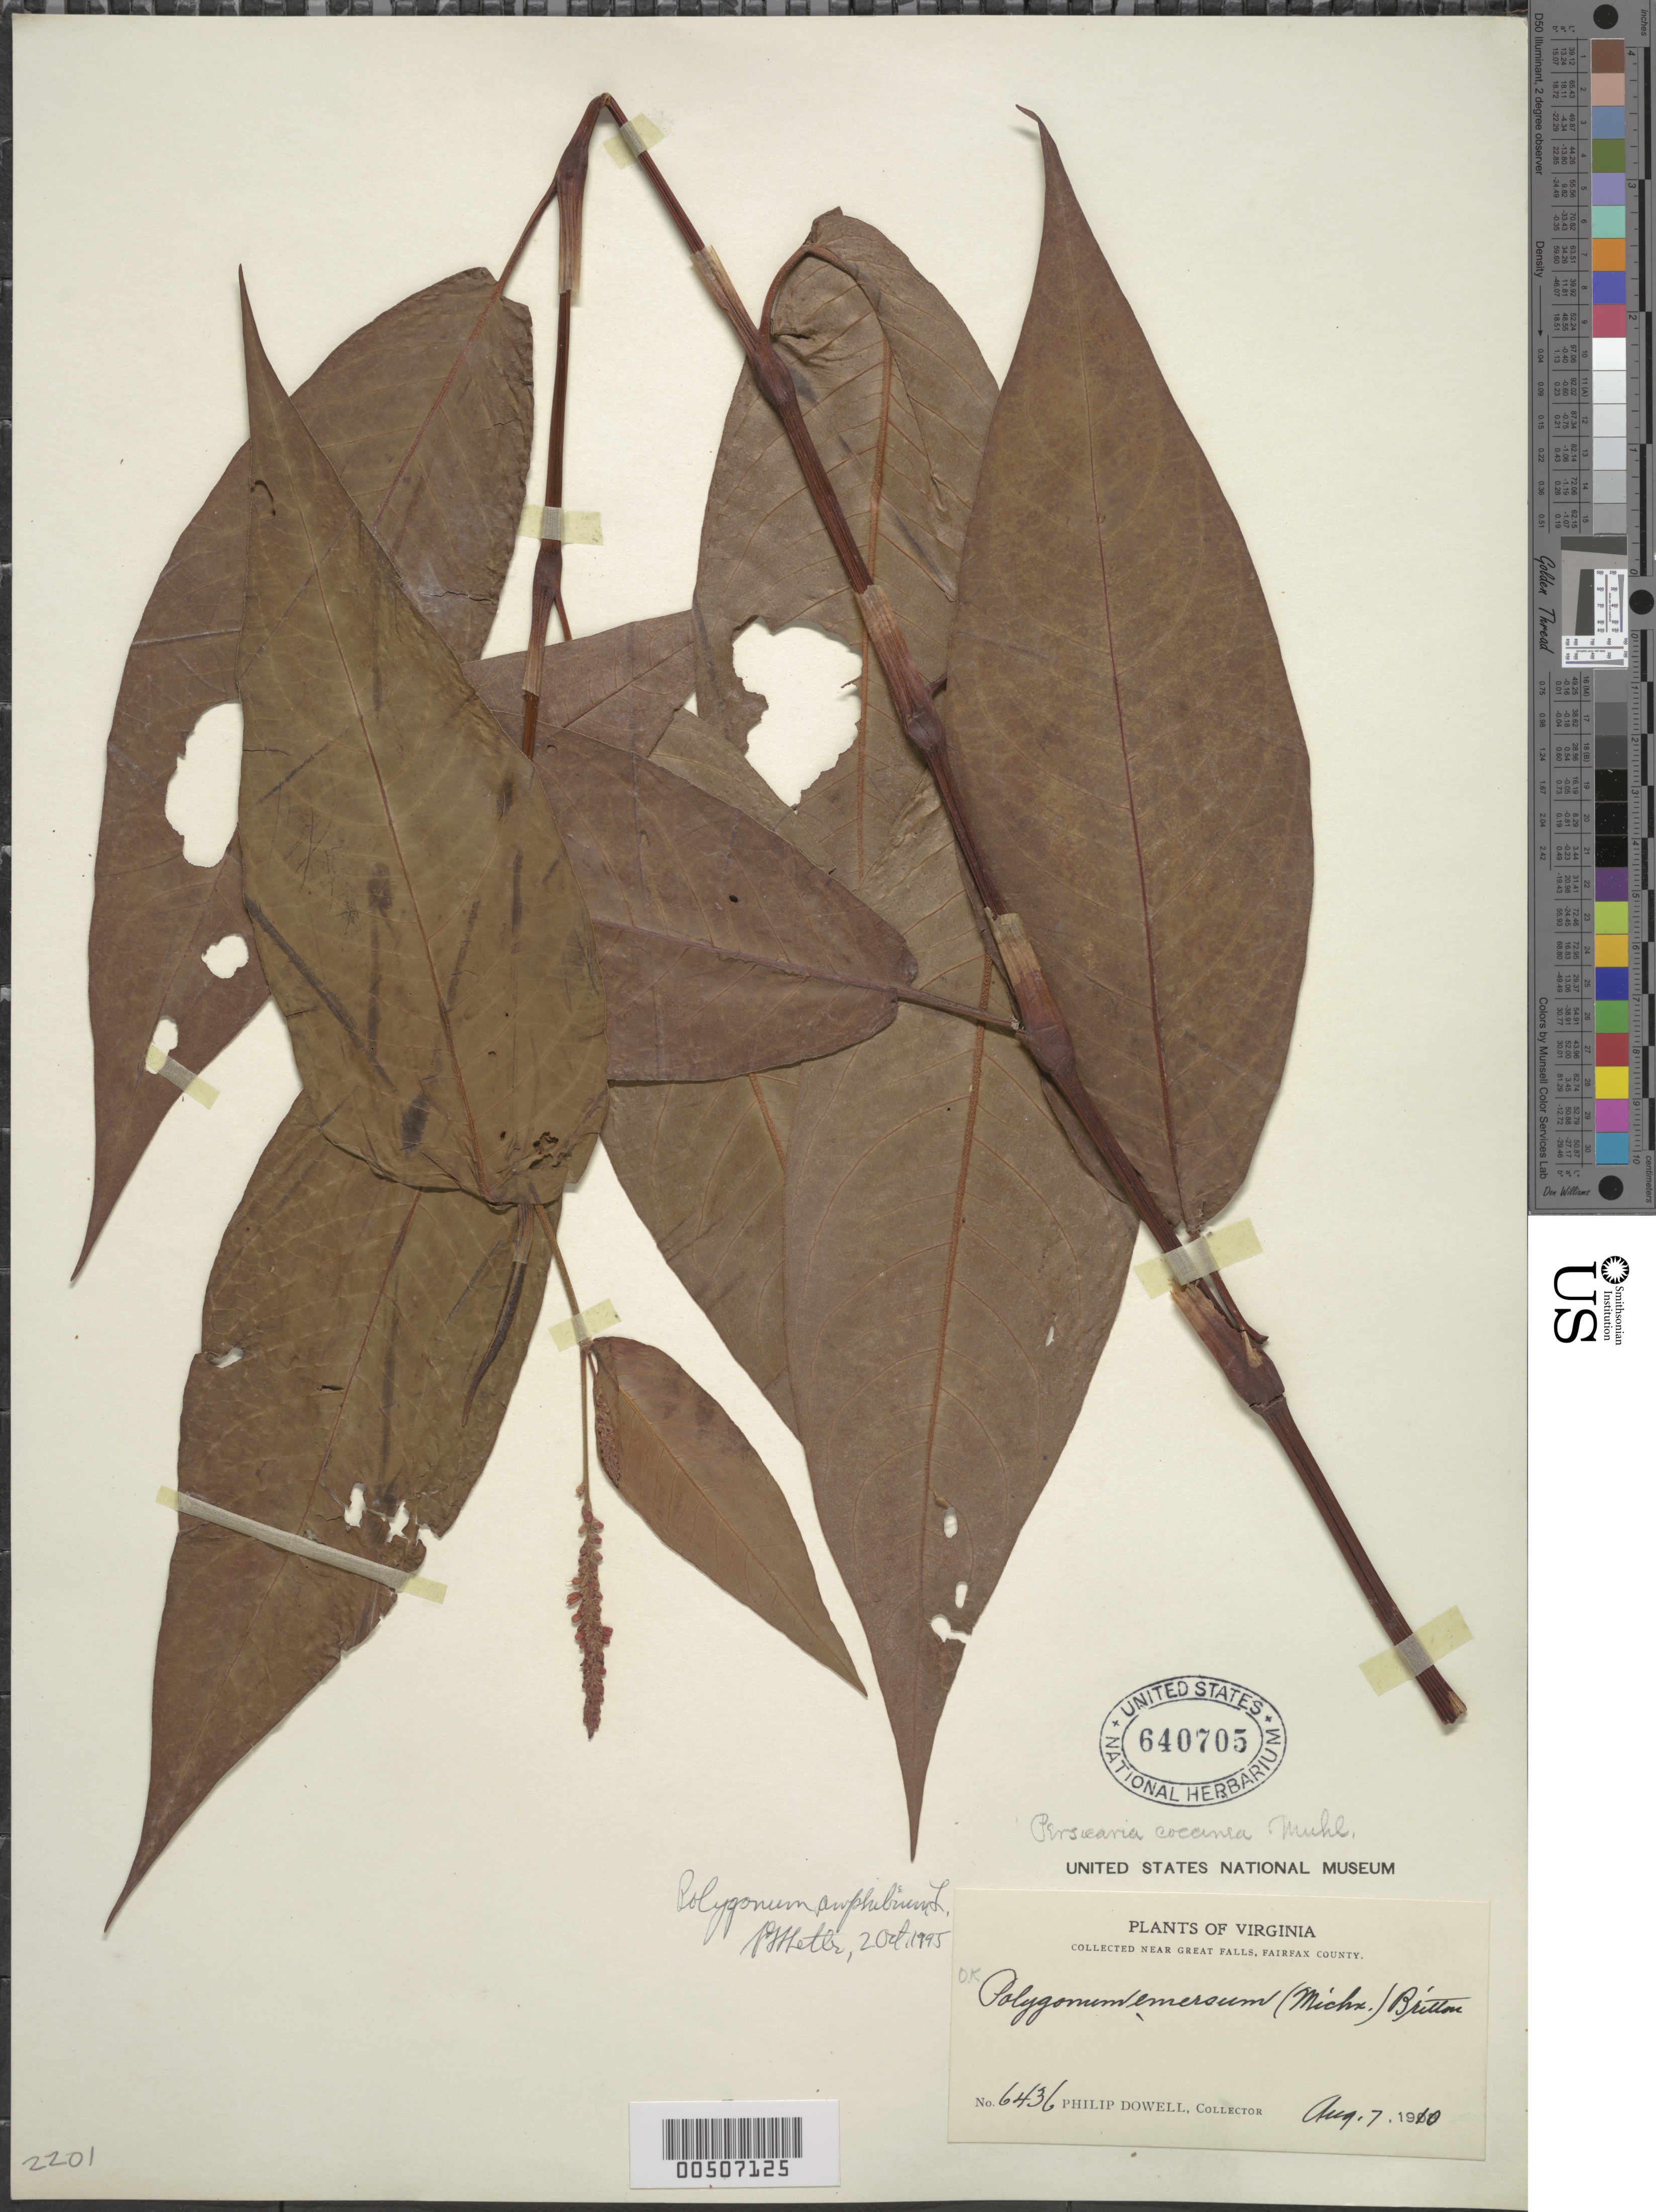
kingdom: Plantae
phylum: Tracheophyta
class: Magnoliopsida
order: Caryophyllales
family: Polygonaceae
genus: Persicaria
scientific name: Persicaria coccinea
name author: (Muhl. ex Willd.) Greene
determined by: Atha, D. E.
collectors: P. Dowell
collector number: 6436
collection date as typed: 07 Aug 1910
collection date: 1910-08-07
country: United States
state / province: Virginia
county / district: Fairfax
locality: Near Great Falls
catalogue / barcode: US 640705